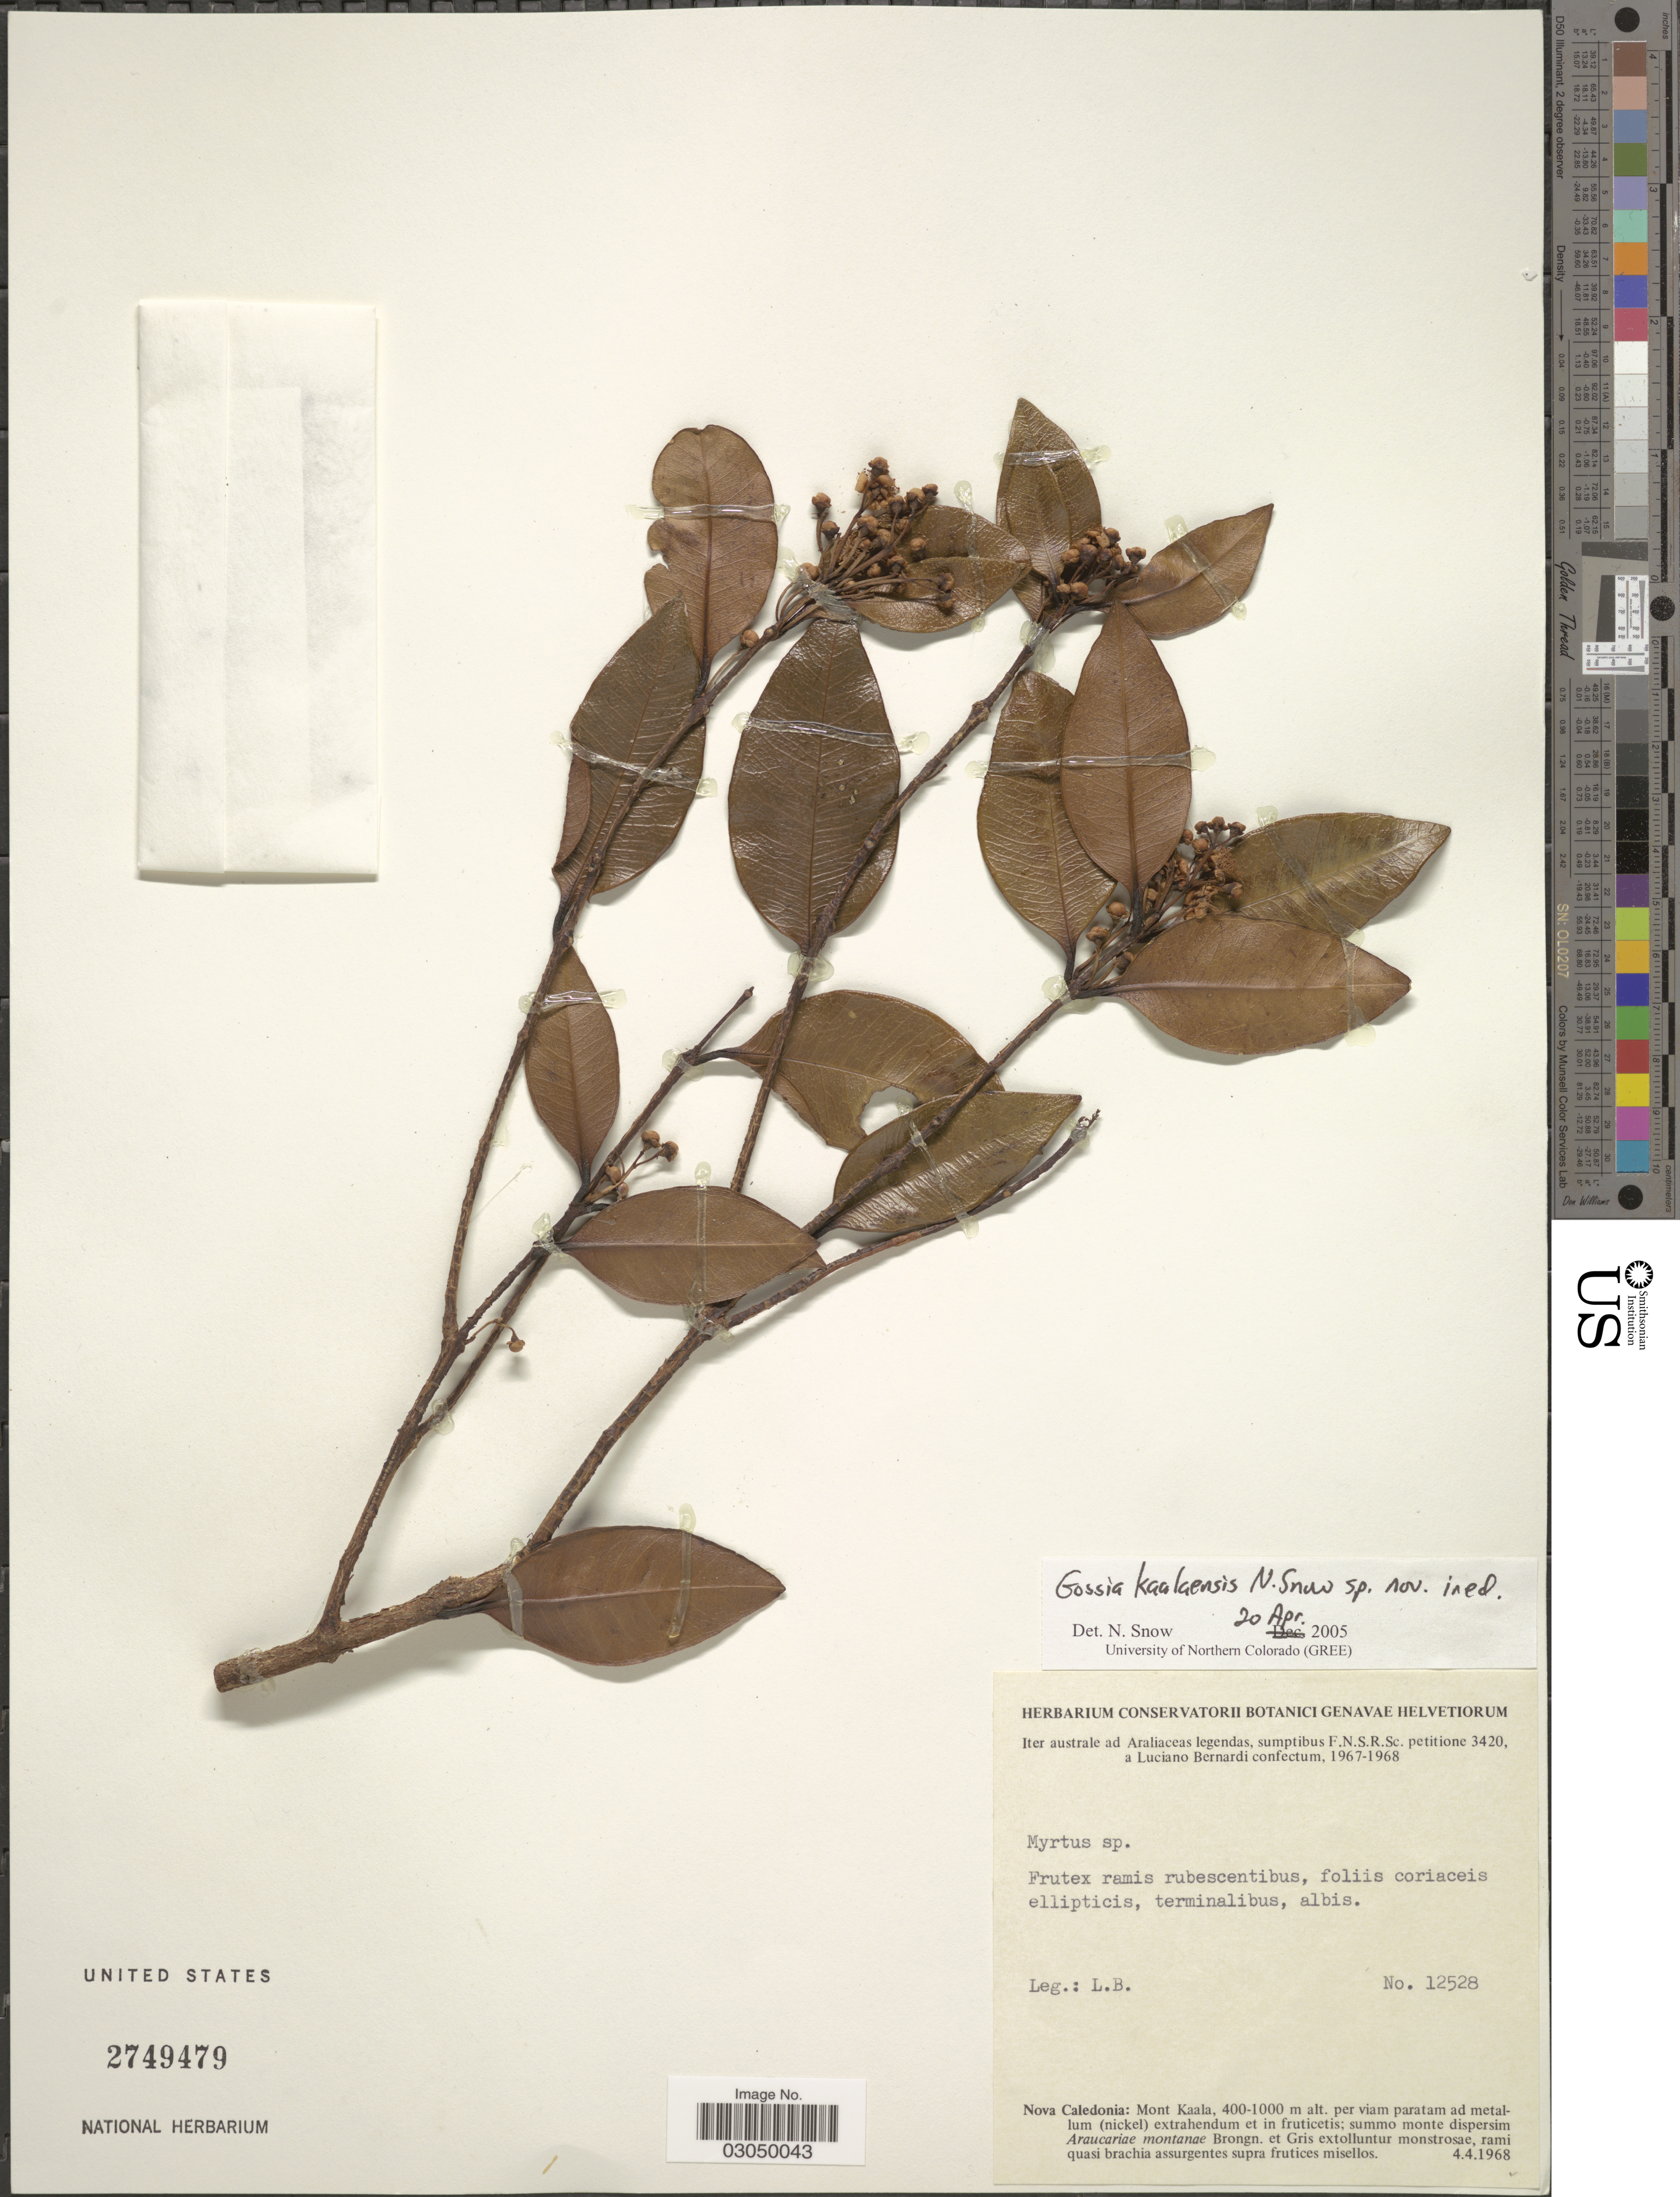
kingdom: Plantae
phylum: Tracheophyta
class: Magnoliopsida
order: Myrtales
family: Myrtaceae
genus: Gossia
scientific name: Gossia kuakuensis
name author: (Baker f.) N. Snow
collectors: L. Bernardi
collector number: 12528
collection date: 1968-04-04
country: New Caledonia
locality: Nova Caledonia: Mont Kaala.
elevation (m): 400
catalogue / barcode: US 2749479